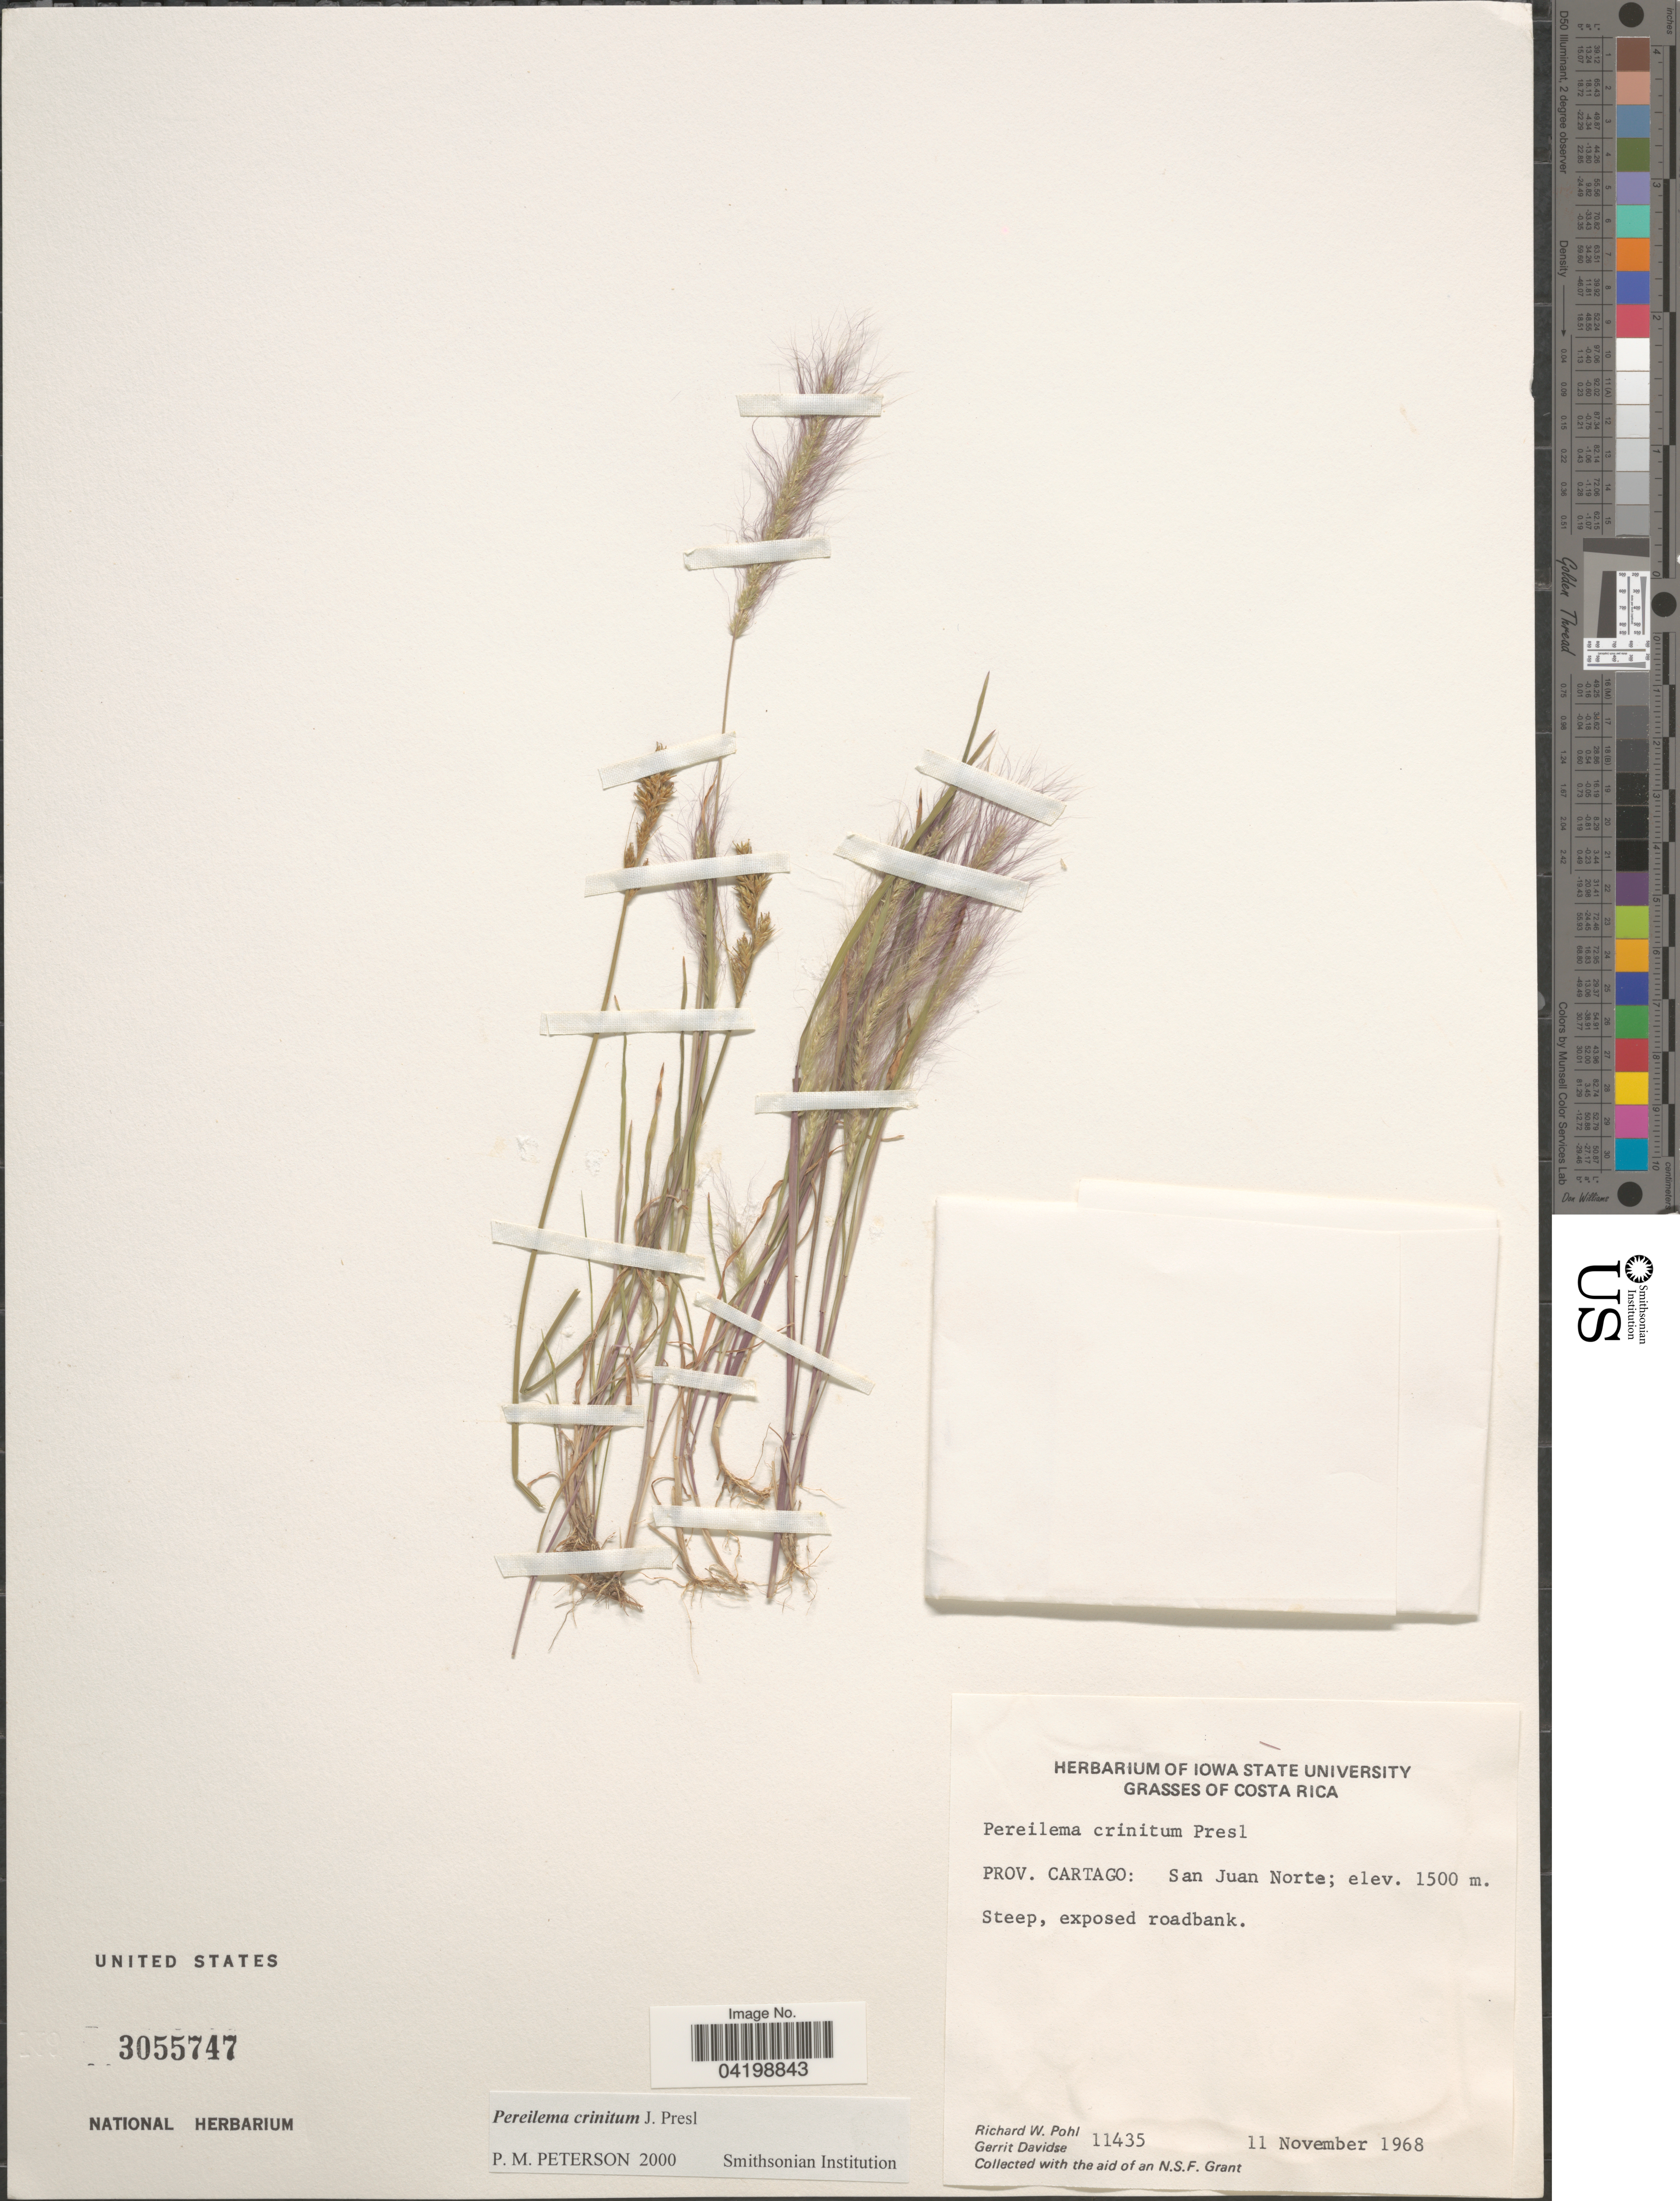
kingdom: Plantae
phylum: Tracheophyta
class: Liliopsida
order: Poales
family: Poaceae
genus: Muhlenbergia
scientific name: Muhlenbergia pereilema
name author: P.M. Peterson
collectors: R. W. Pohl & G. Davidse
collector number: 11435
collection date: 1968-11-11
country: Costa Rica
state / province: Cartago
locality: San Juan Norte.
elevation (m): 1500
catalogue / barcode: US 3055747